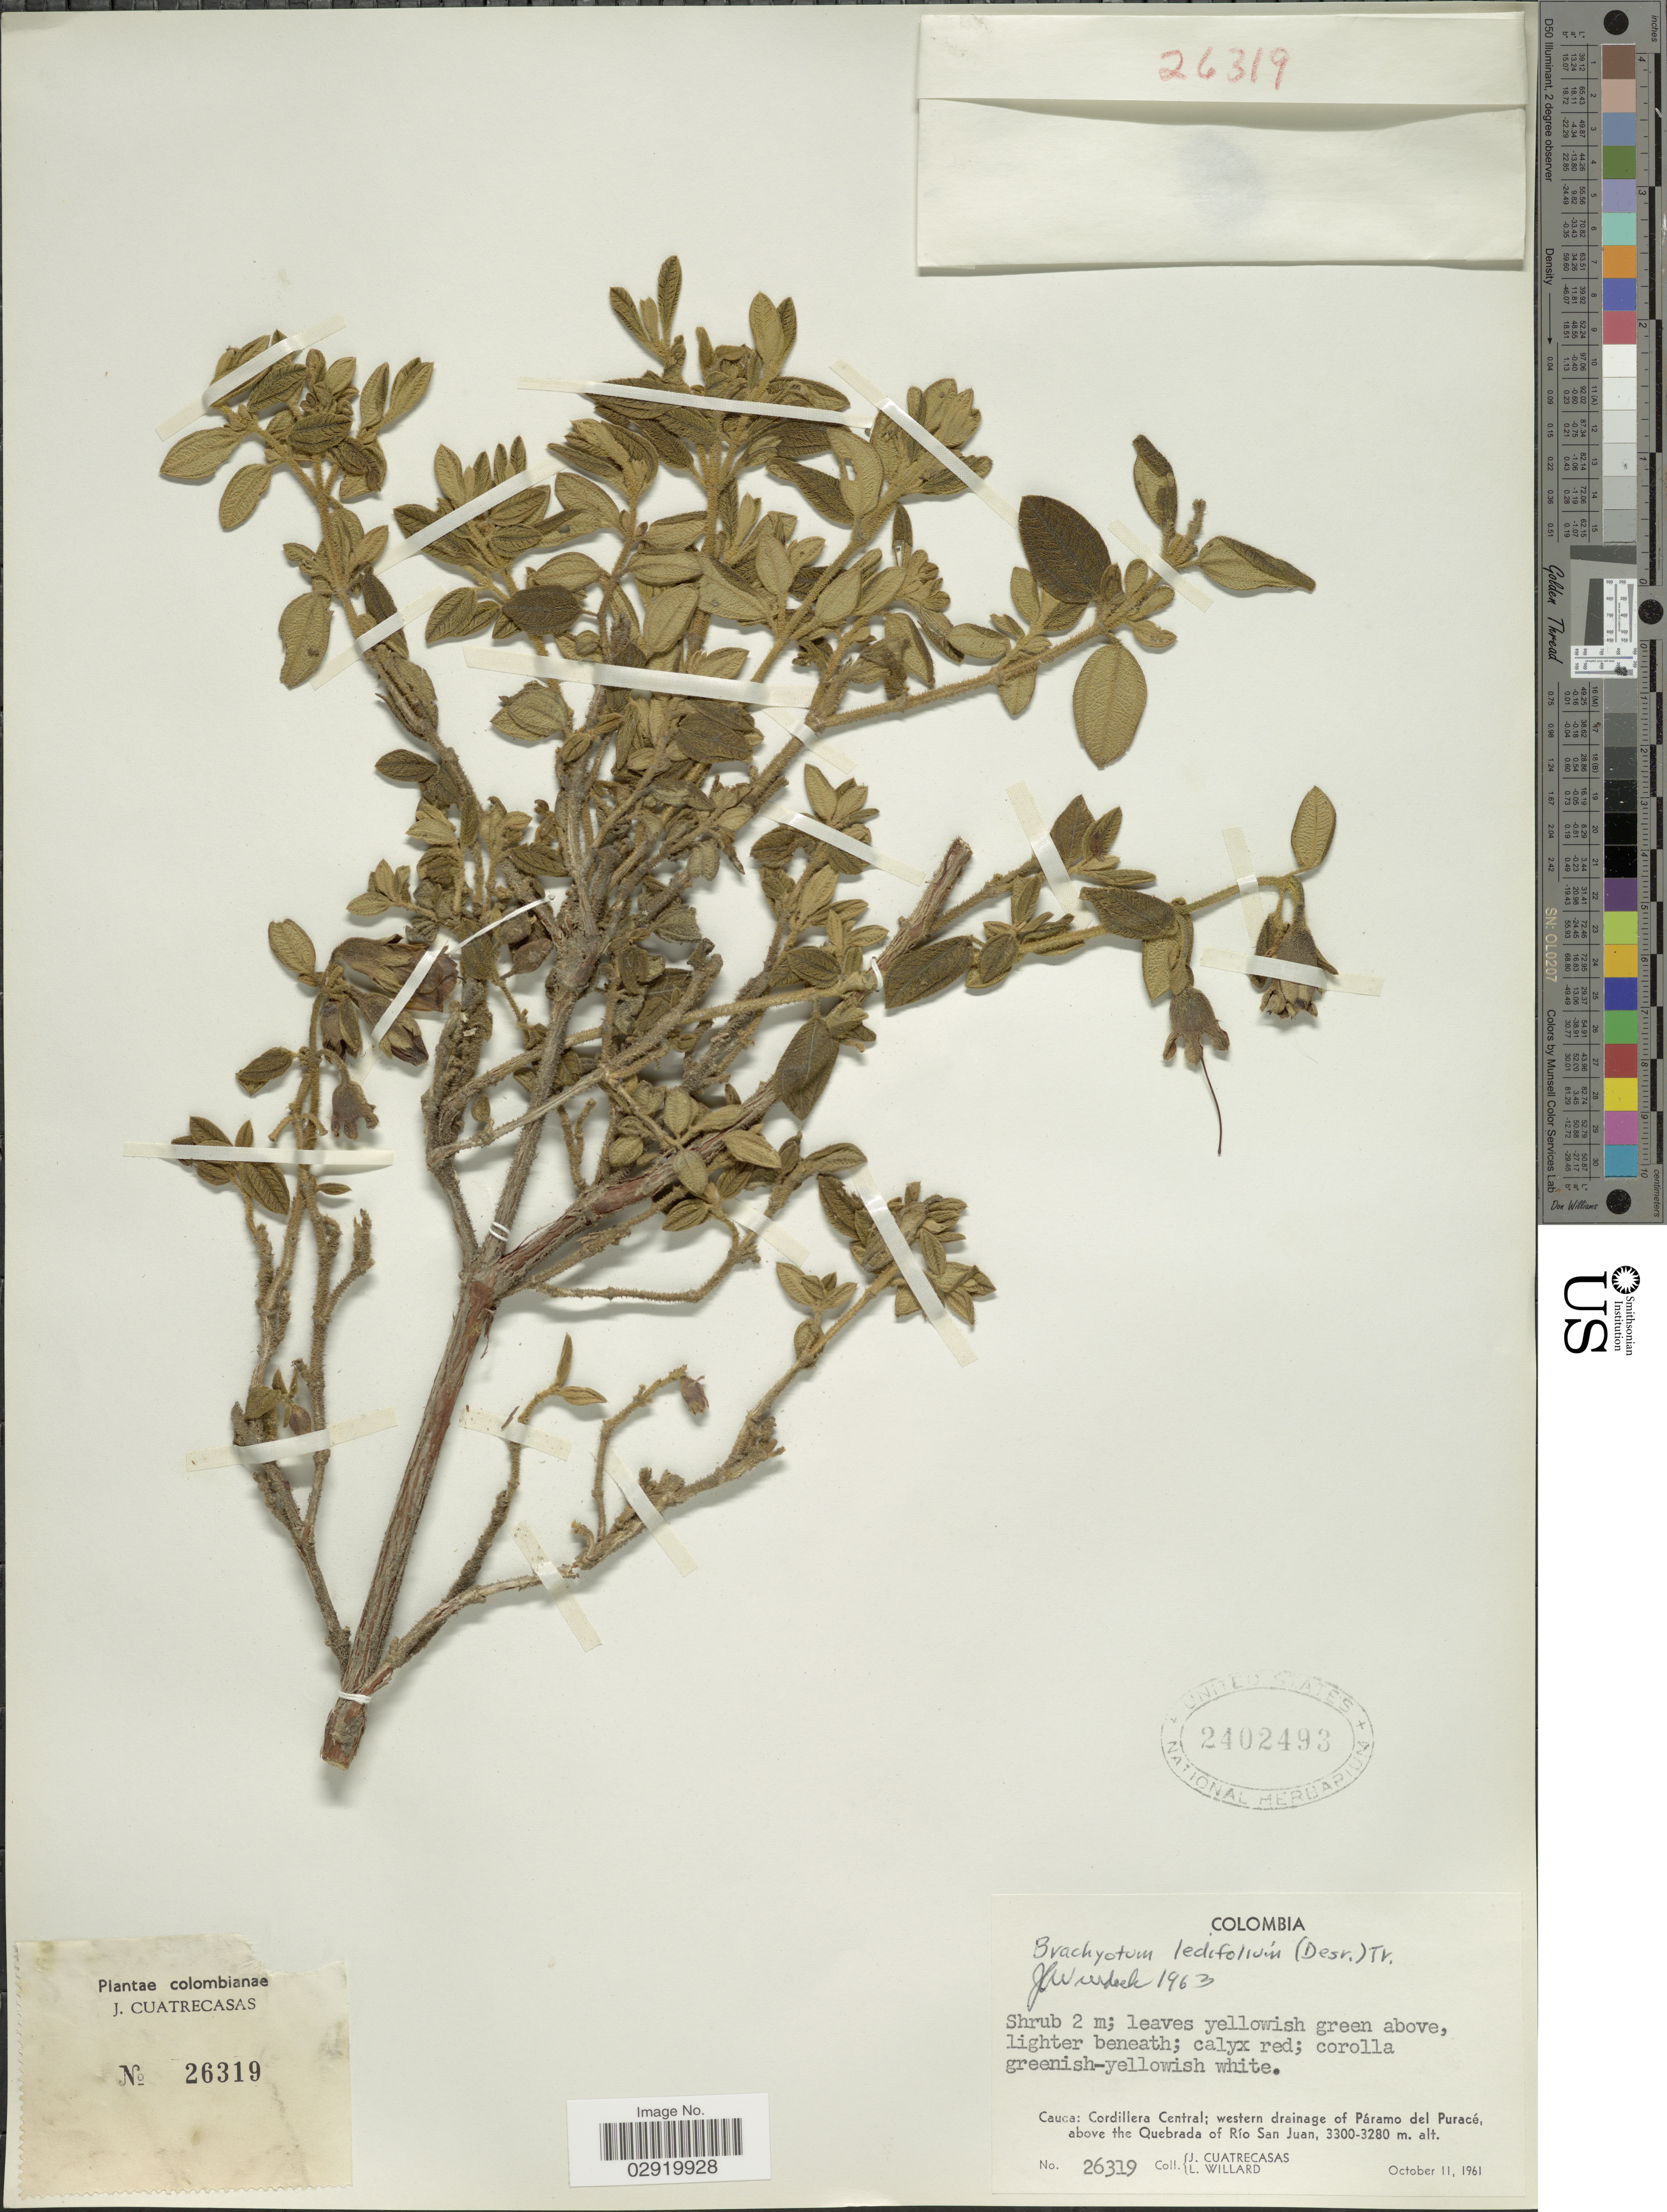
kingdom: Plantae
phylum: Tracheophyta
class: Magnoliopsida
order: Myrtales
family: Melastomataceae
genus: Brachyotum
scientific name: Brachyotum ledifolium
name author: (Desr.) Triana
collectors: J. Cuatrecasas & L. Willard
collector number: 26319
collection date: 1961-10-11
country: Colombia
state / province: Cauca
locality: Cordillera Central; western drainage of Páramo del Puracé, above the Quebrada of Río San Juan.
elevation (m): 3280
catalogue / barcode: US 2402493